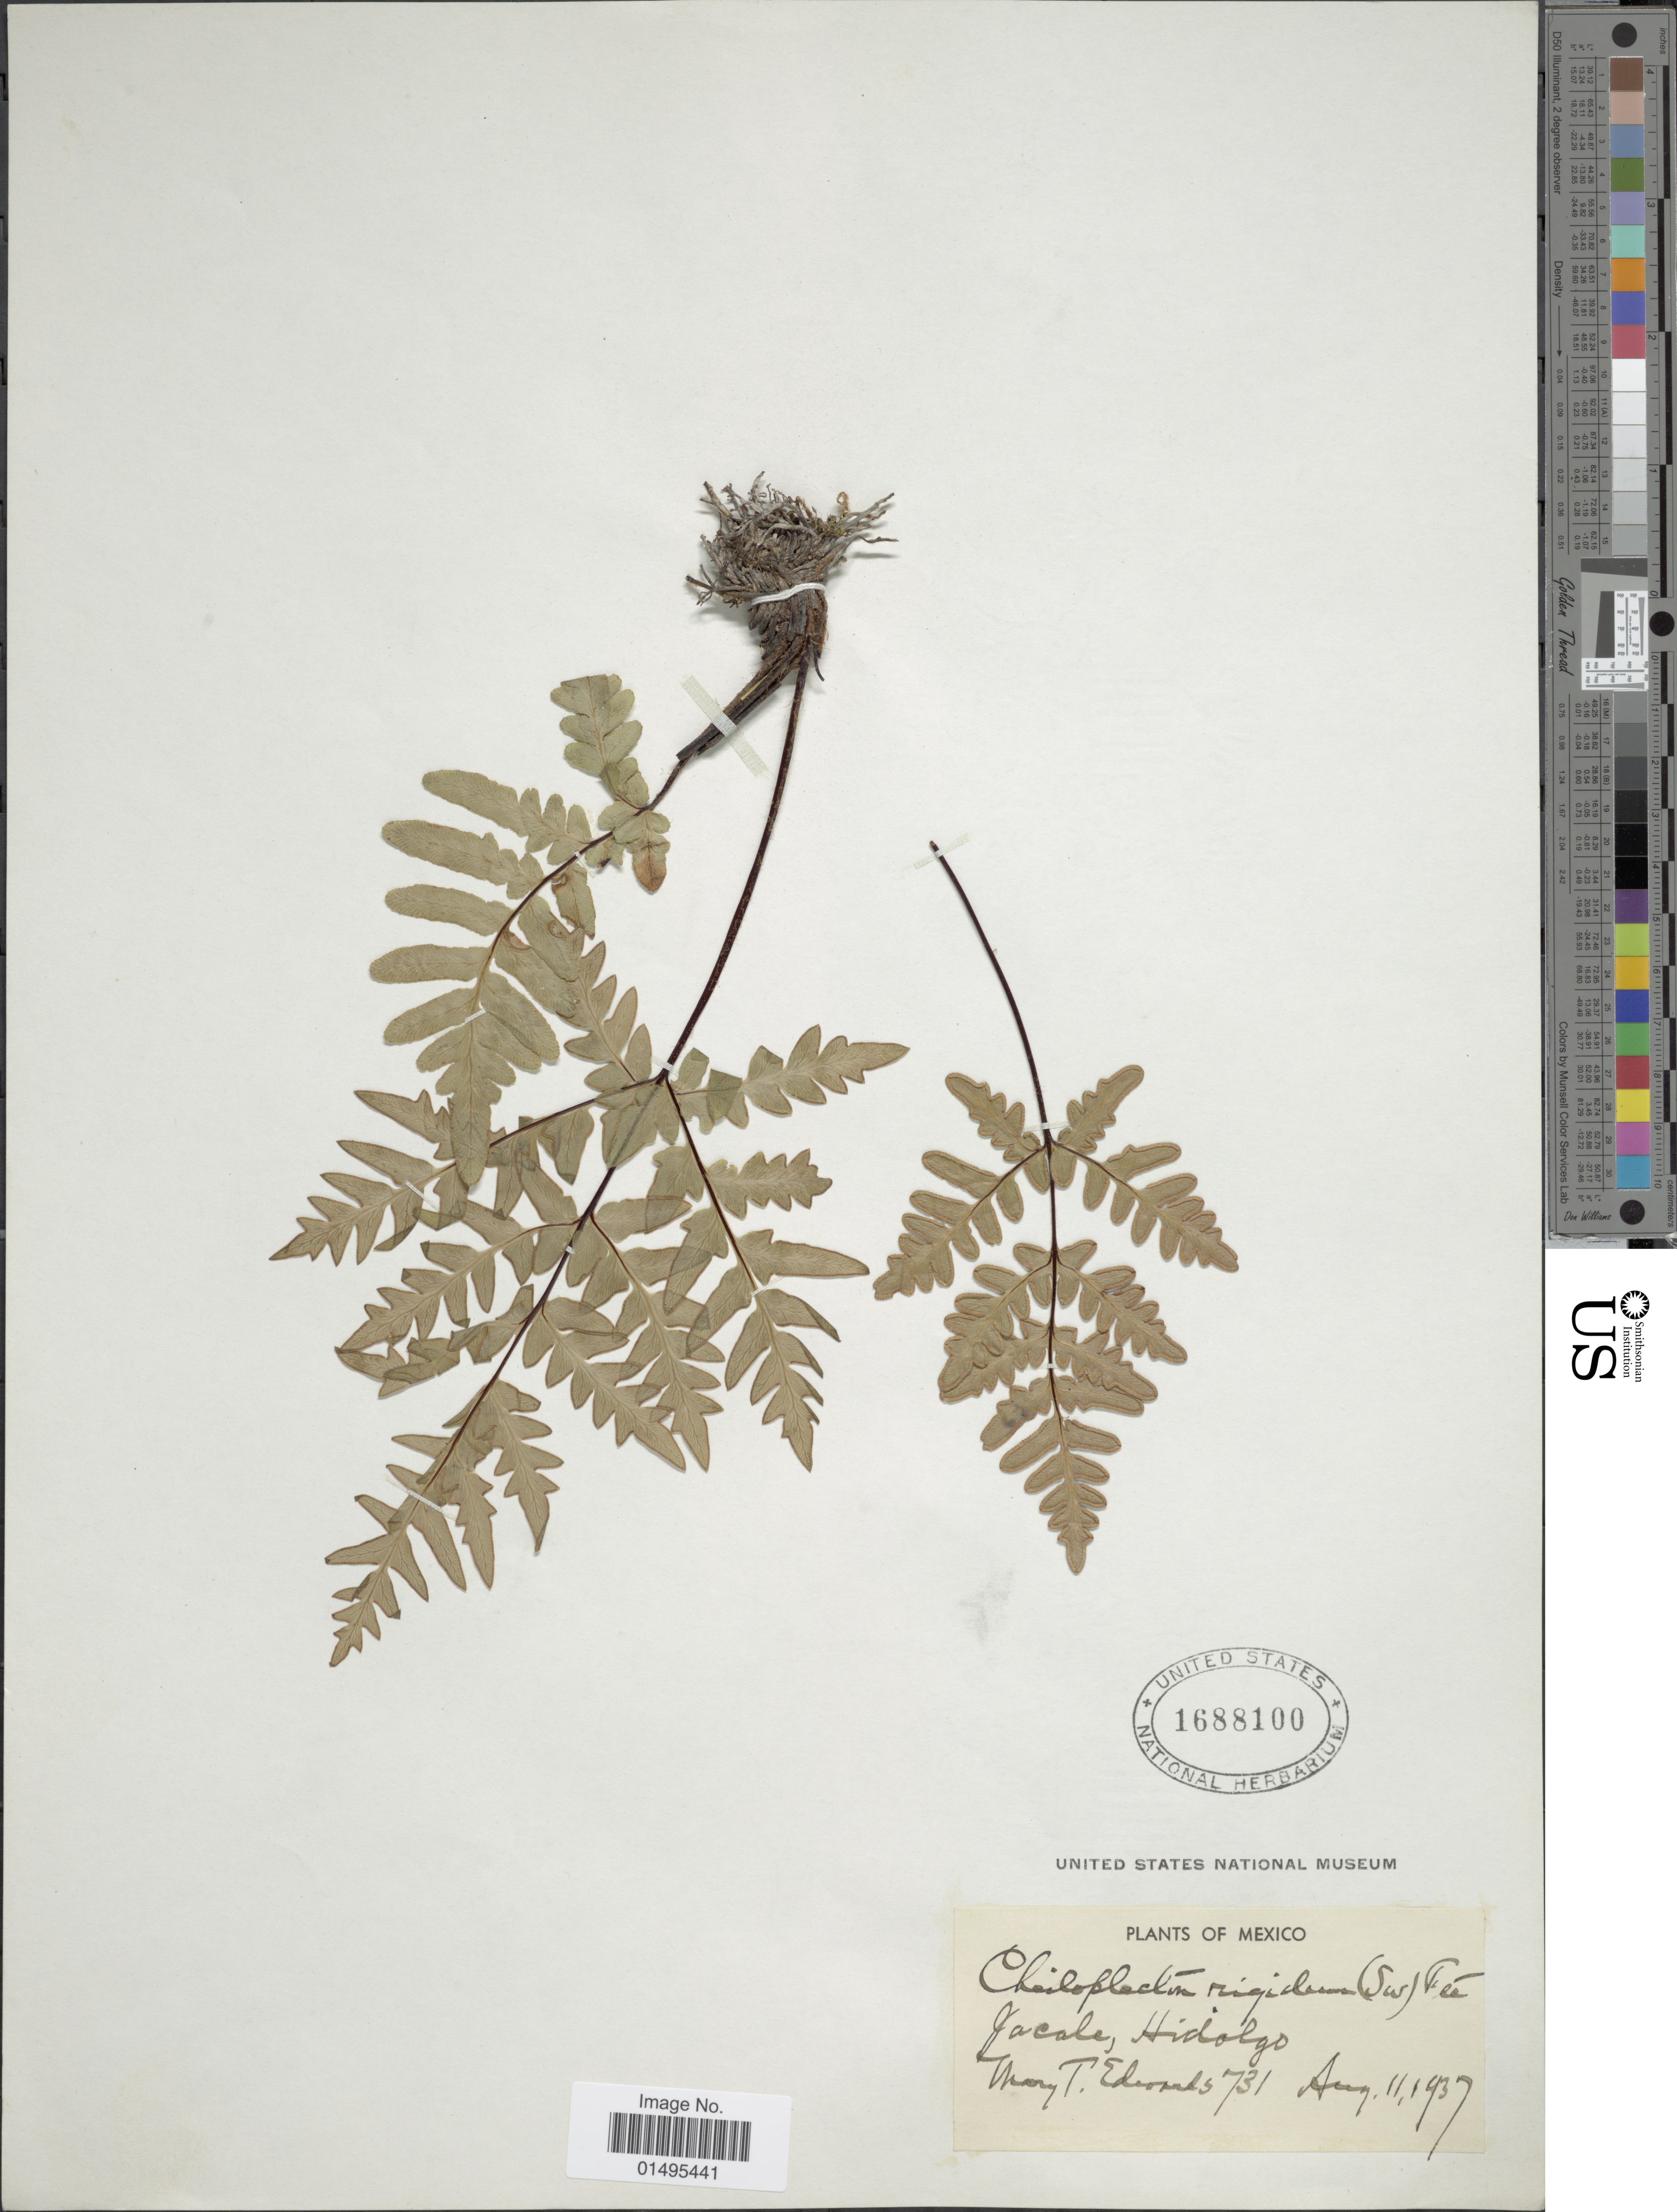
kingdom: Plantae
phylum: Tracheophyta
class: Polypodiopsida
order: Polypodiales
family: Pteridaceae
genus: Cheiloplecton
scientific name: Cheiloplecton rigidum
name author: (Sw.) Fée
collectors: T. Edwards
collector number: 731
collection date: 1937-08-11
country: Mexico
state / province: Hidalgo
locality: Jacala, Hidalgo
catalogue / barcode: US 1688100